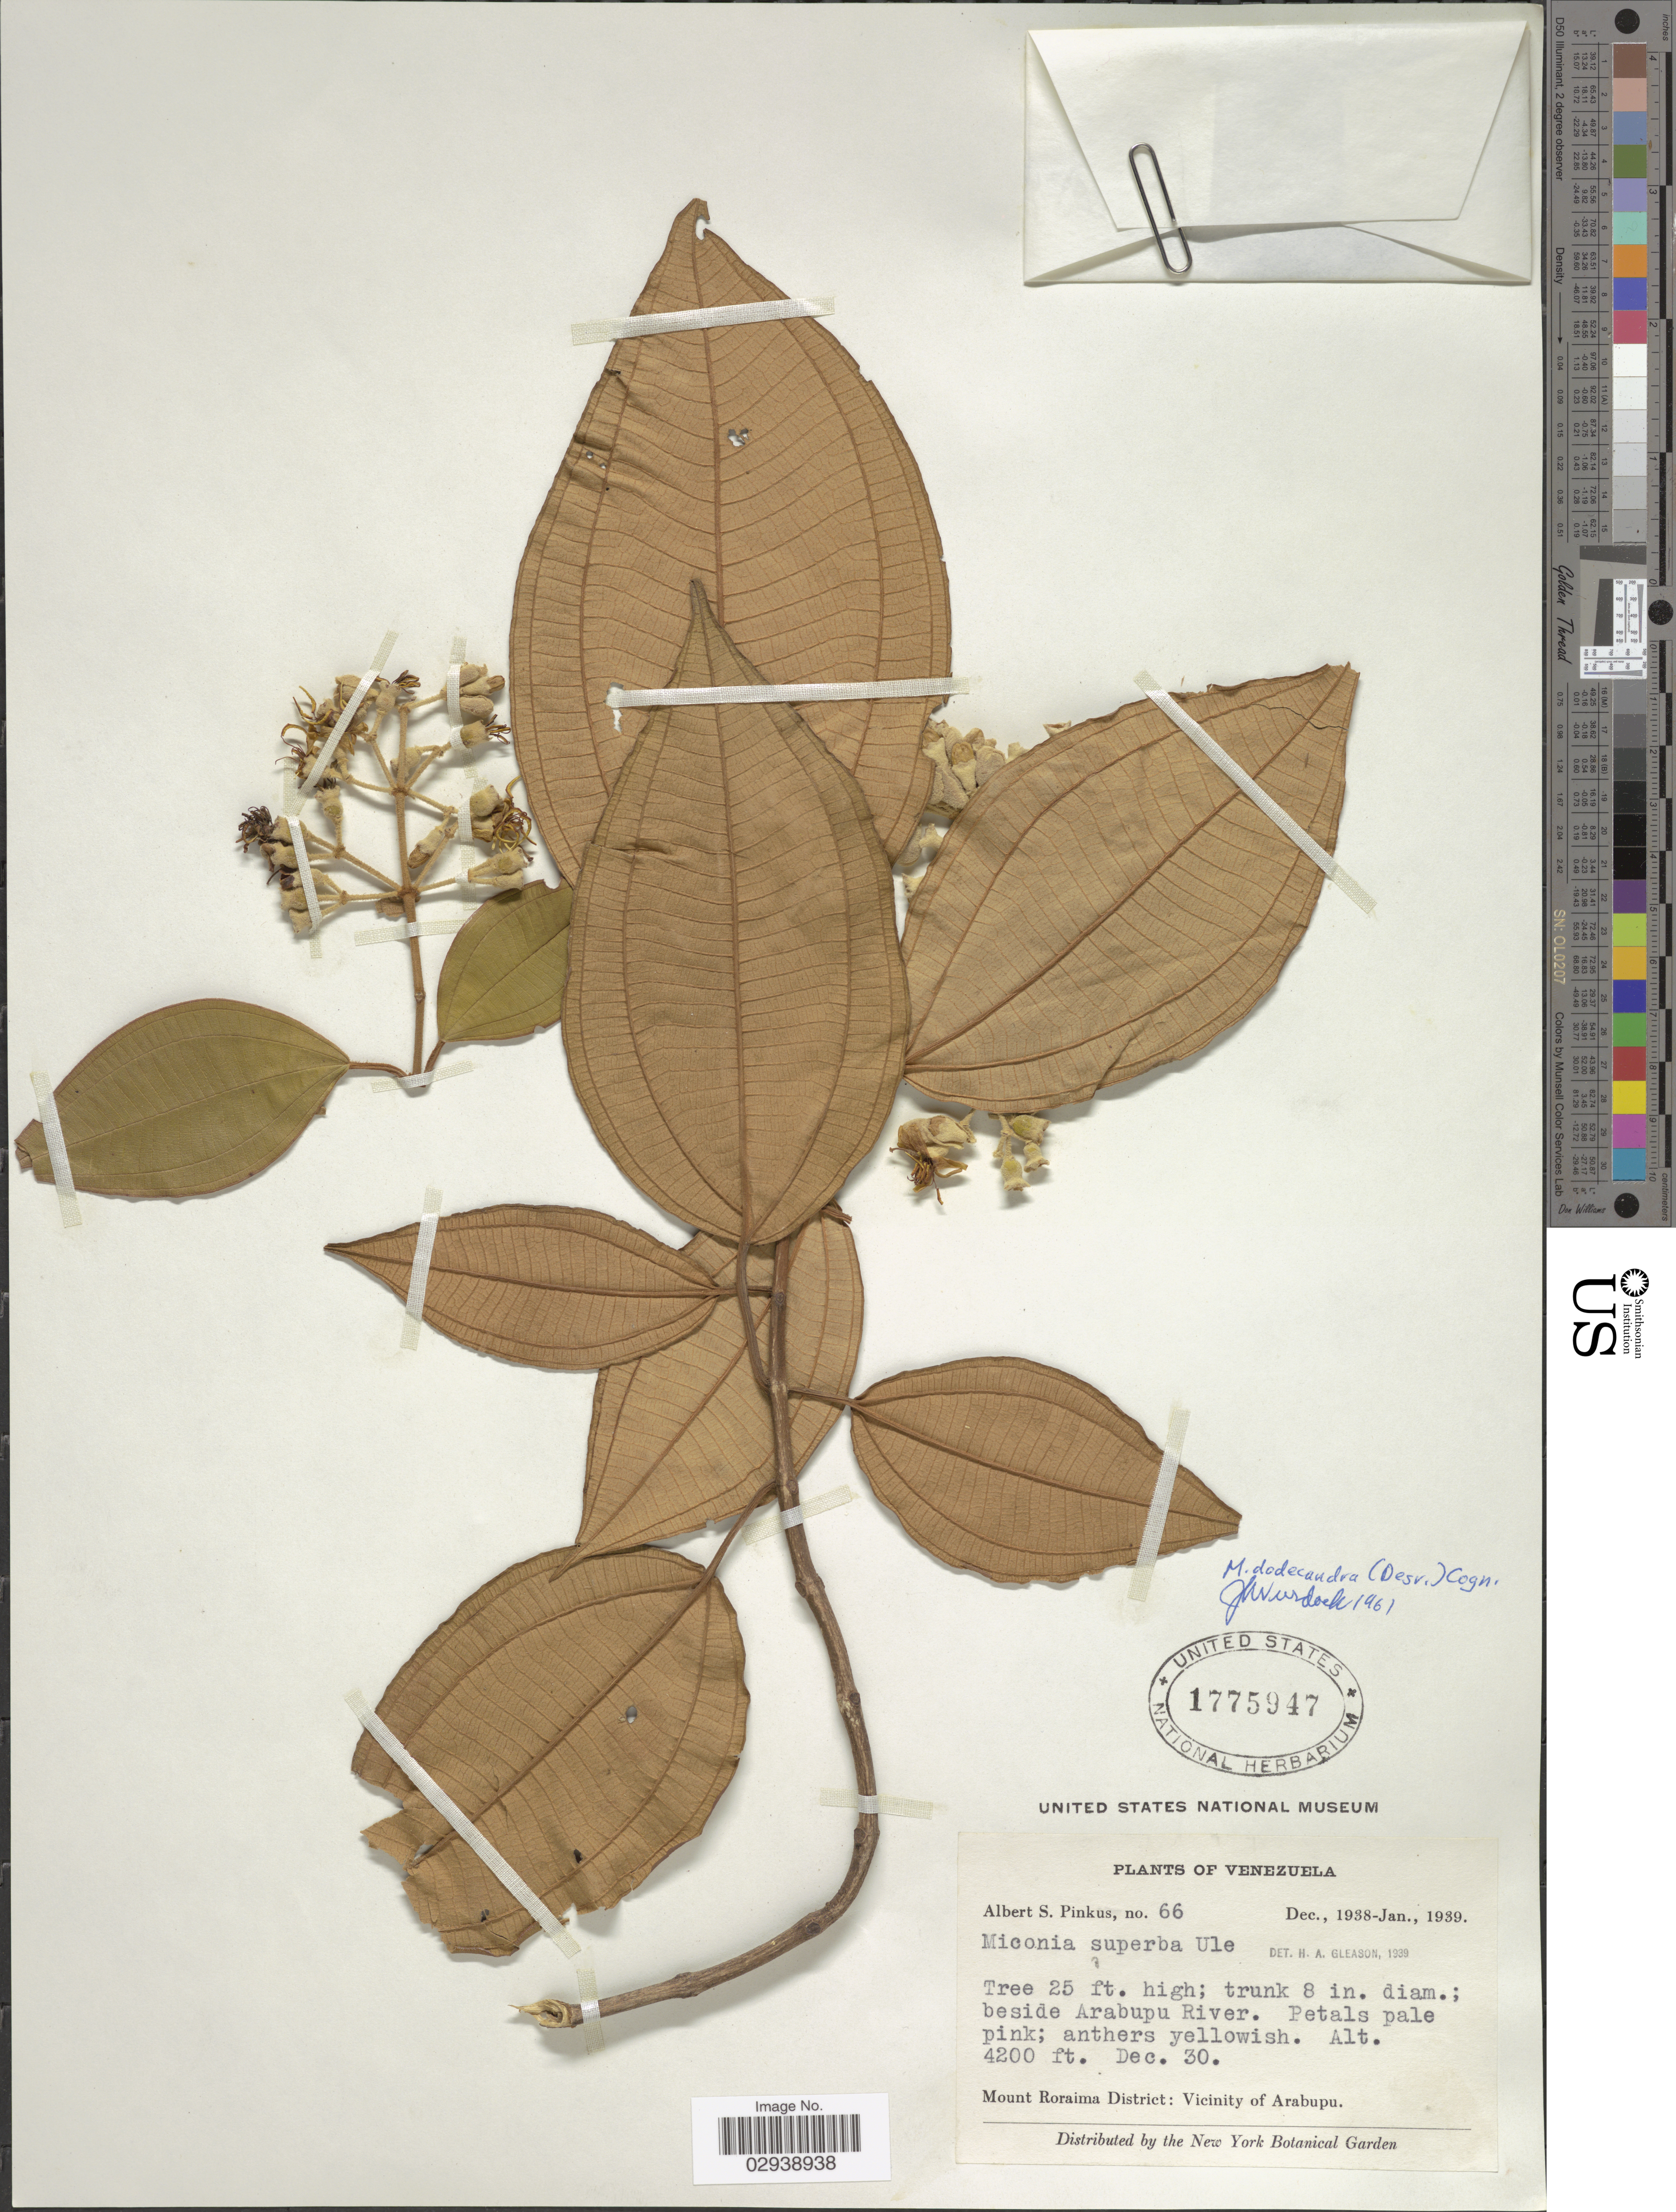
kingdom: Plantae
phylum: Tracheophyta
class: Magnoliopsida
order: Myrtales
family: Melastomataceae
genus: Miconia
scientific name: Miconia dodecandra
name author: Cogn.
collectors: A. Pinkus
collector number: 66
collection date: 1938-12-30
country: Venezuela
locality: Beside Arabupu River, Mount Roraima District: Vicinity of Arabupu.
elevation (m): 1280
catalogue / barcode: US 1775947